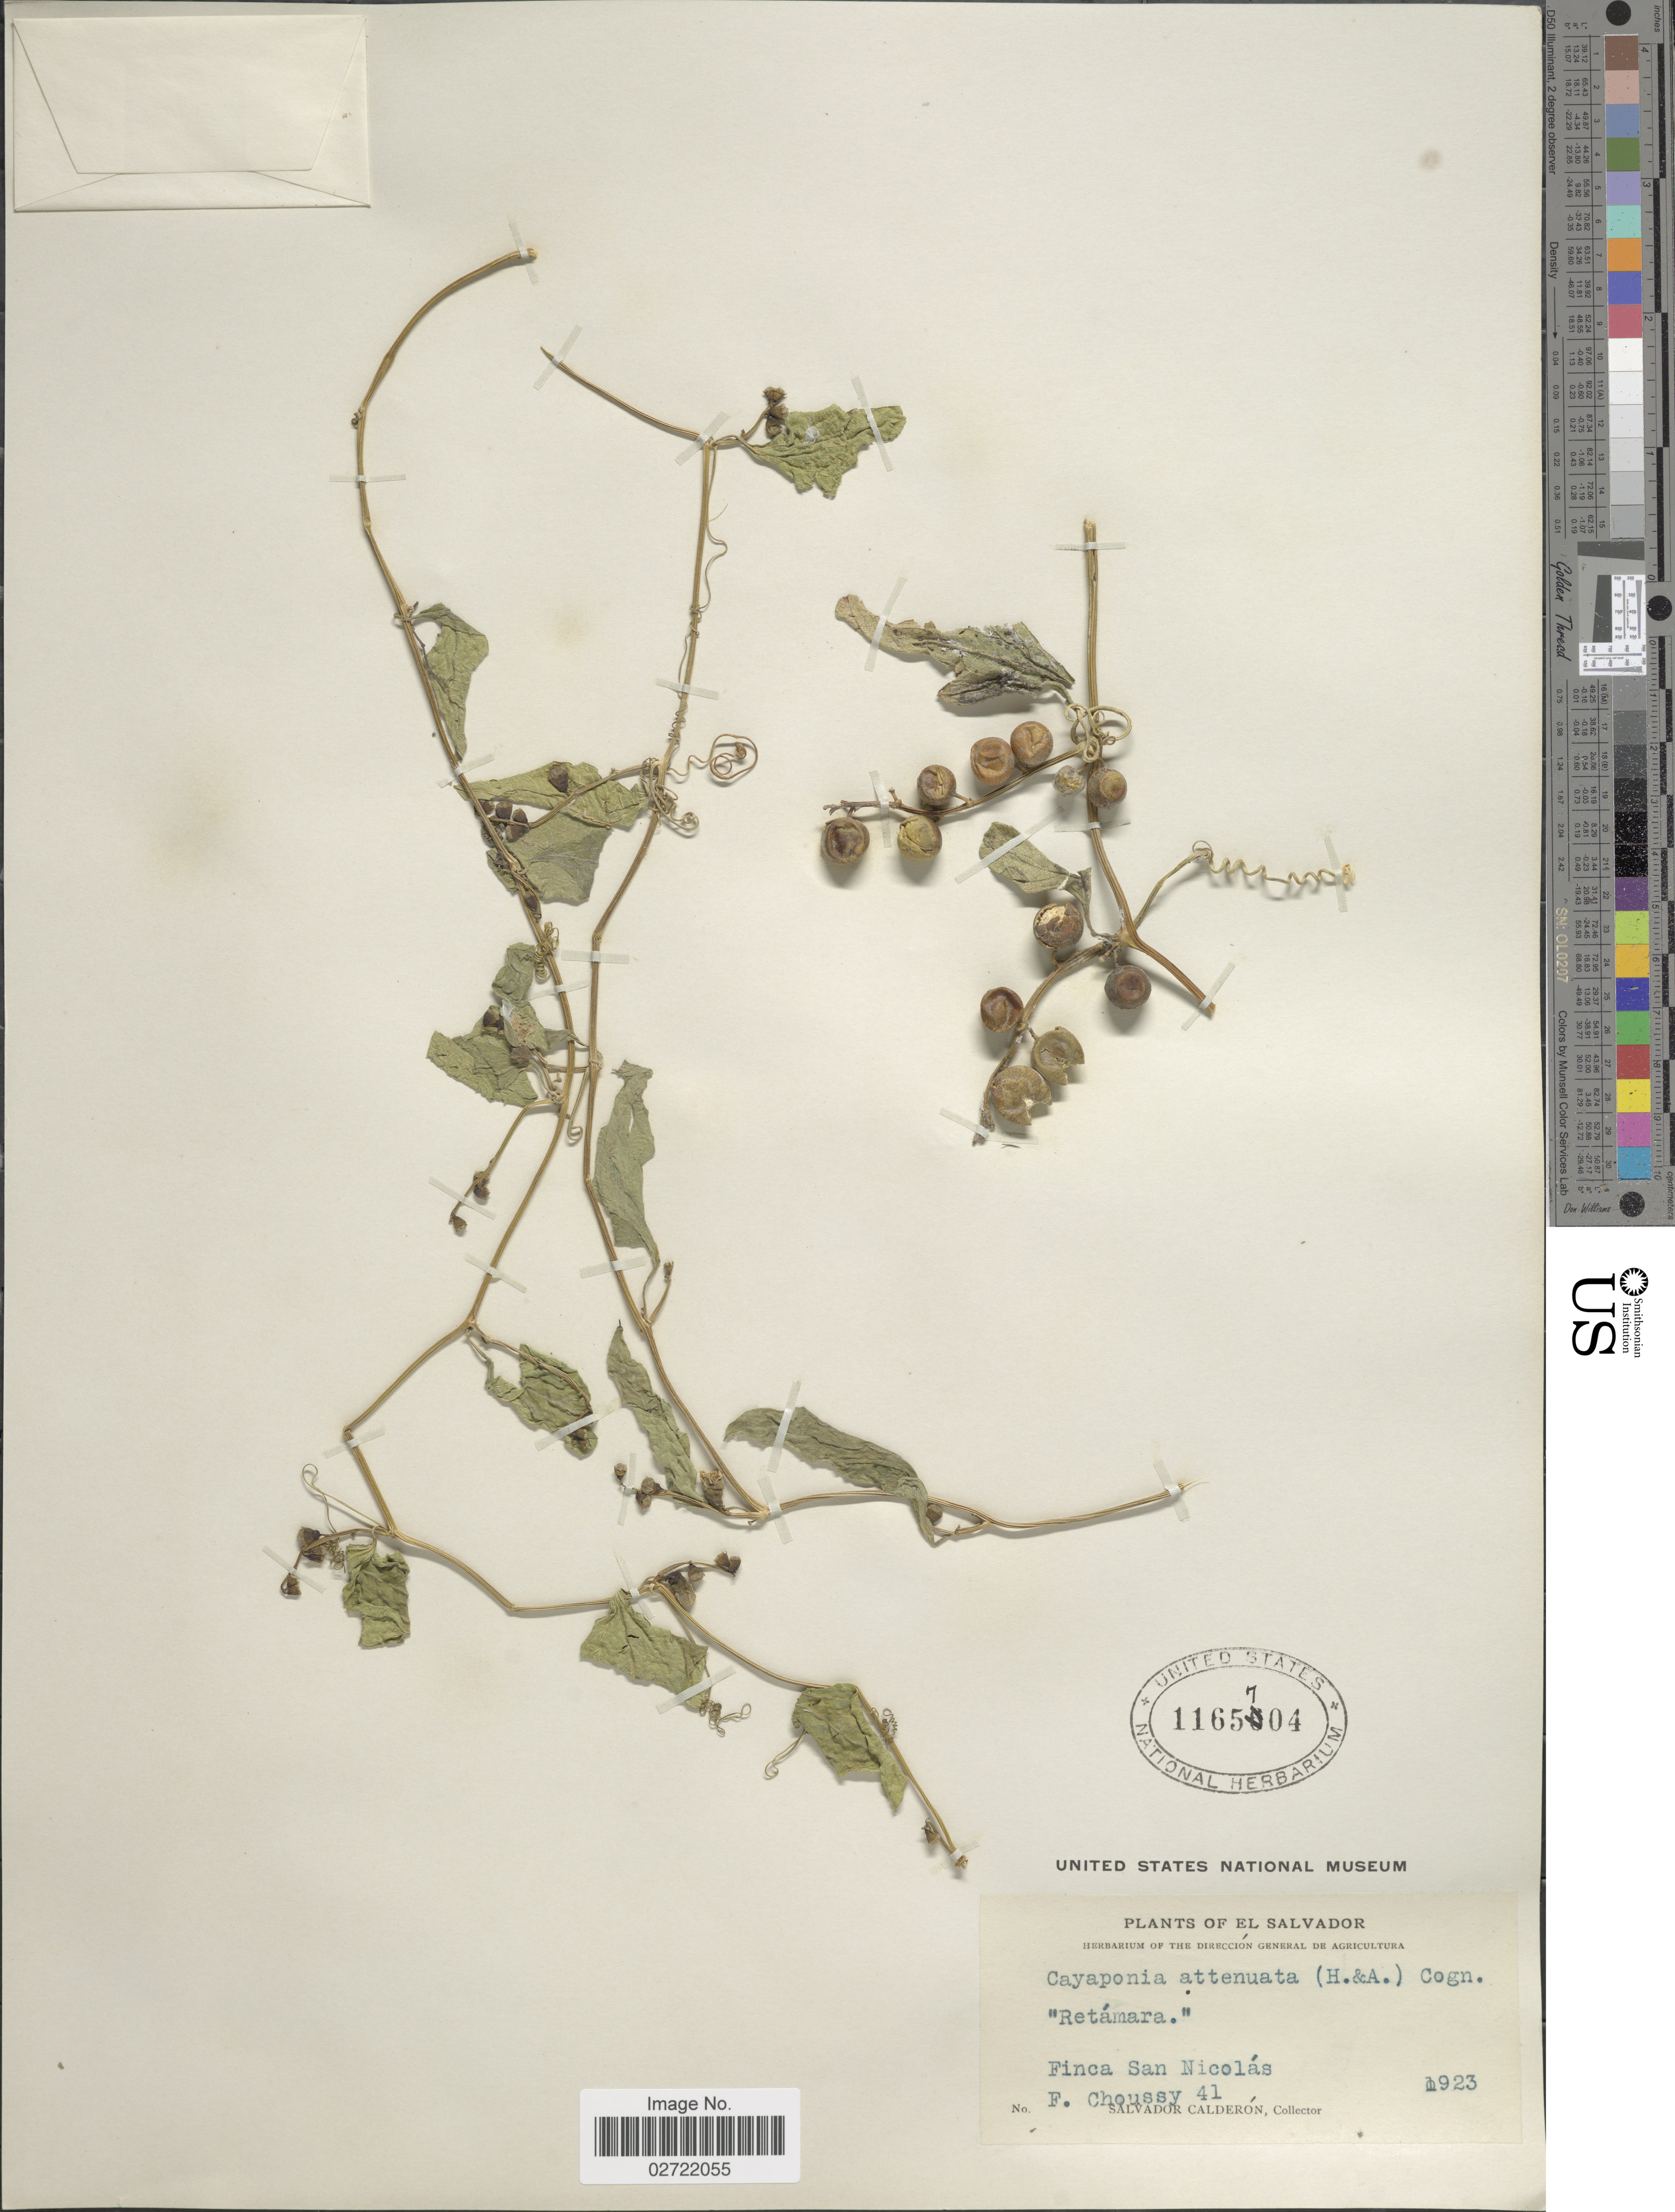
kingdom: Plantae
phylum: Tracheophyta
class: Magnoliopsida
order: Cucurbitales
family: Cucurbitaceae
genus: Cayaponia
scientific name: Cayaponia attenuata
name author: (Hook. & Arn.) Cogn.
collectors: F. Choussy & S. Calderón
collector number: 41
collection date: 1923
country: El Salvador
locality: Finca San Nicolás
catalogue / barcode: US 1165704